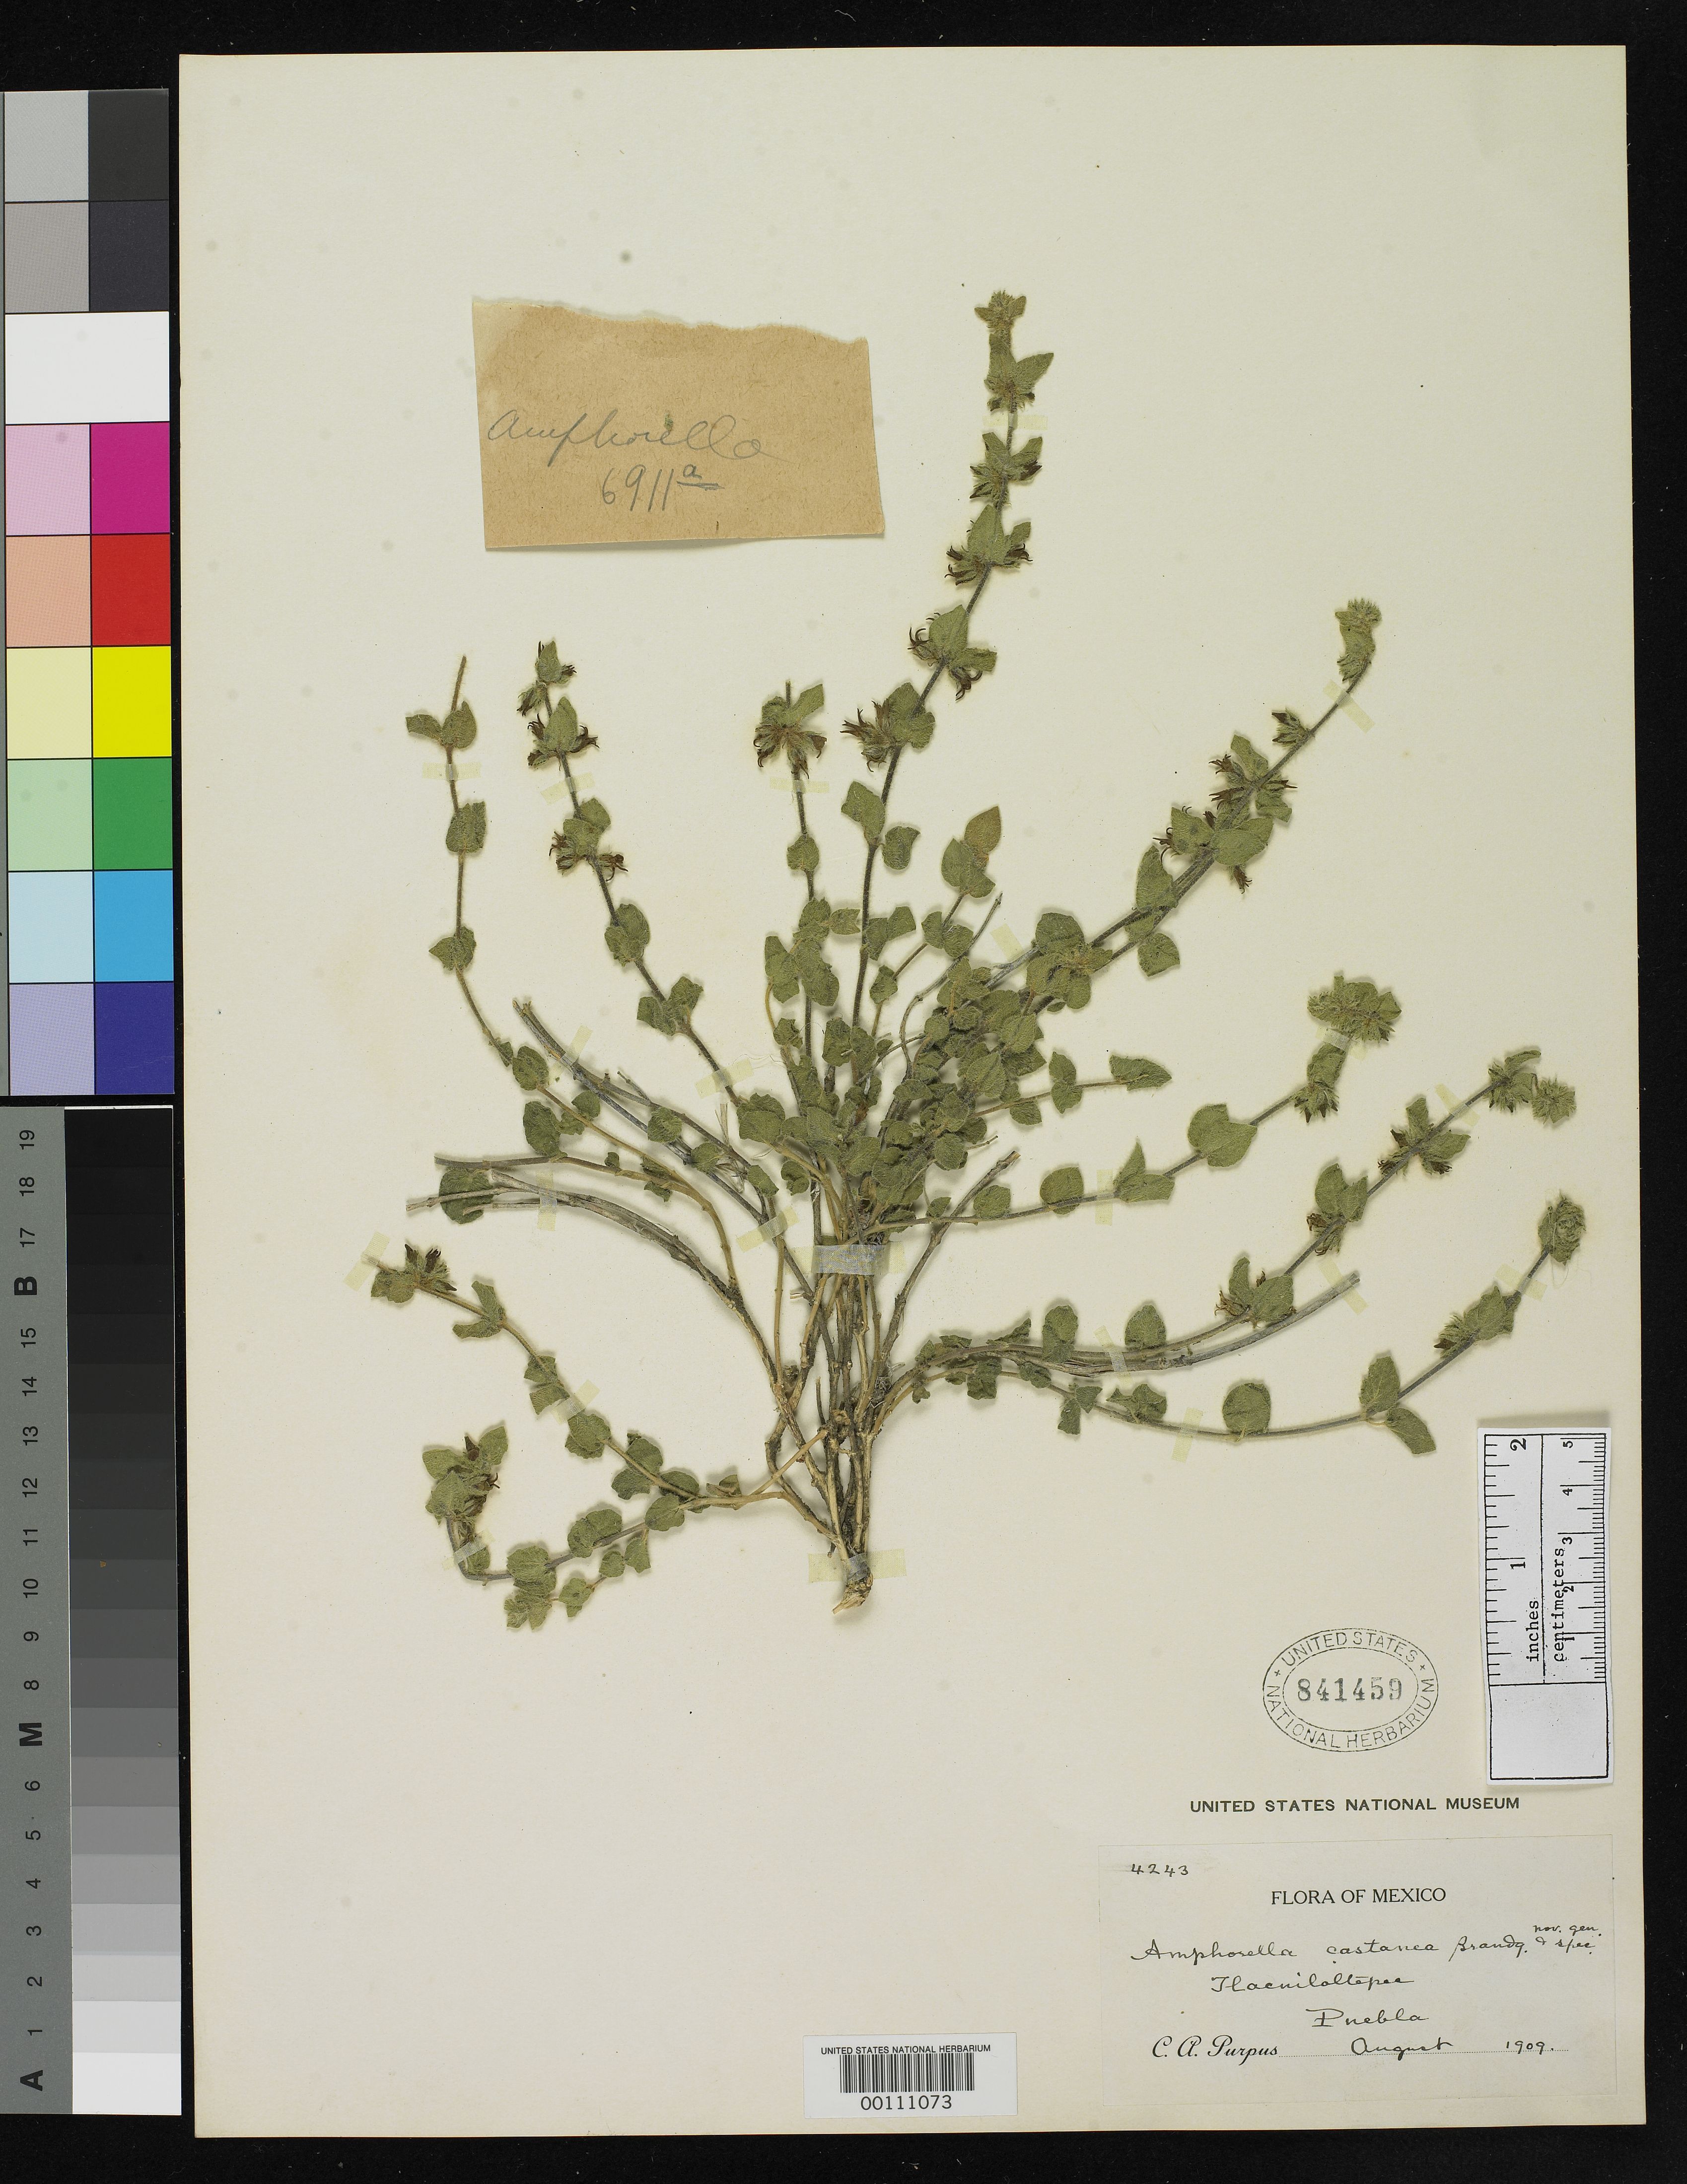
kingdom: Plantae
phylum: Tracheophyta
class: Magnoliopsida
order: Gentianales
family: Apocynaceae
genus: Amphorella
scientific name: Amphorella castanea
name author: Brandegee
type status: Isotype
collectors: C. A. Purpus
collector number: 4243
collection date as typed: Aug 1909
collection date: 1909-08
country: Mexico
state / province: Puebla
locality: Tlacuiloltepec.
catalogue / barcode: US 841459